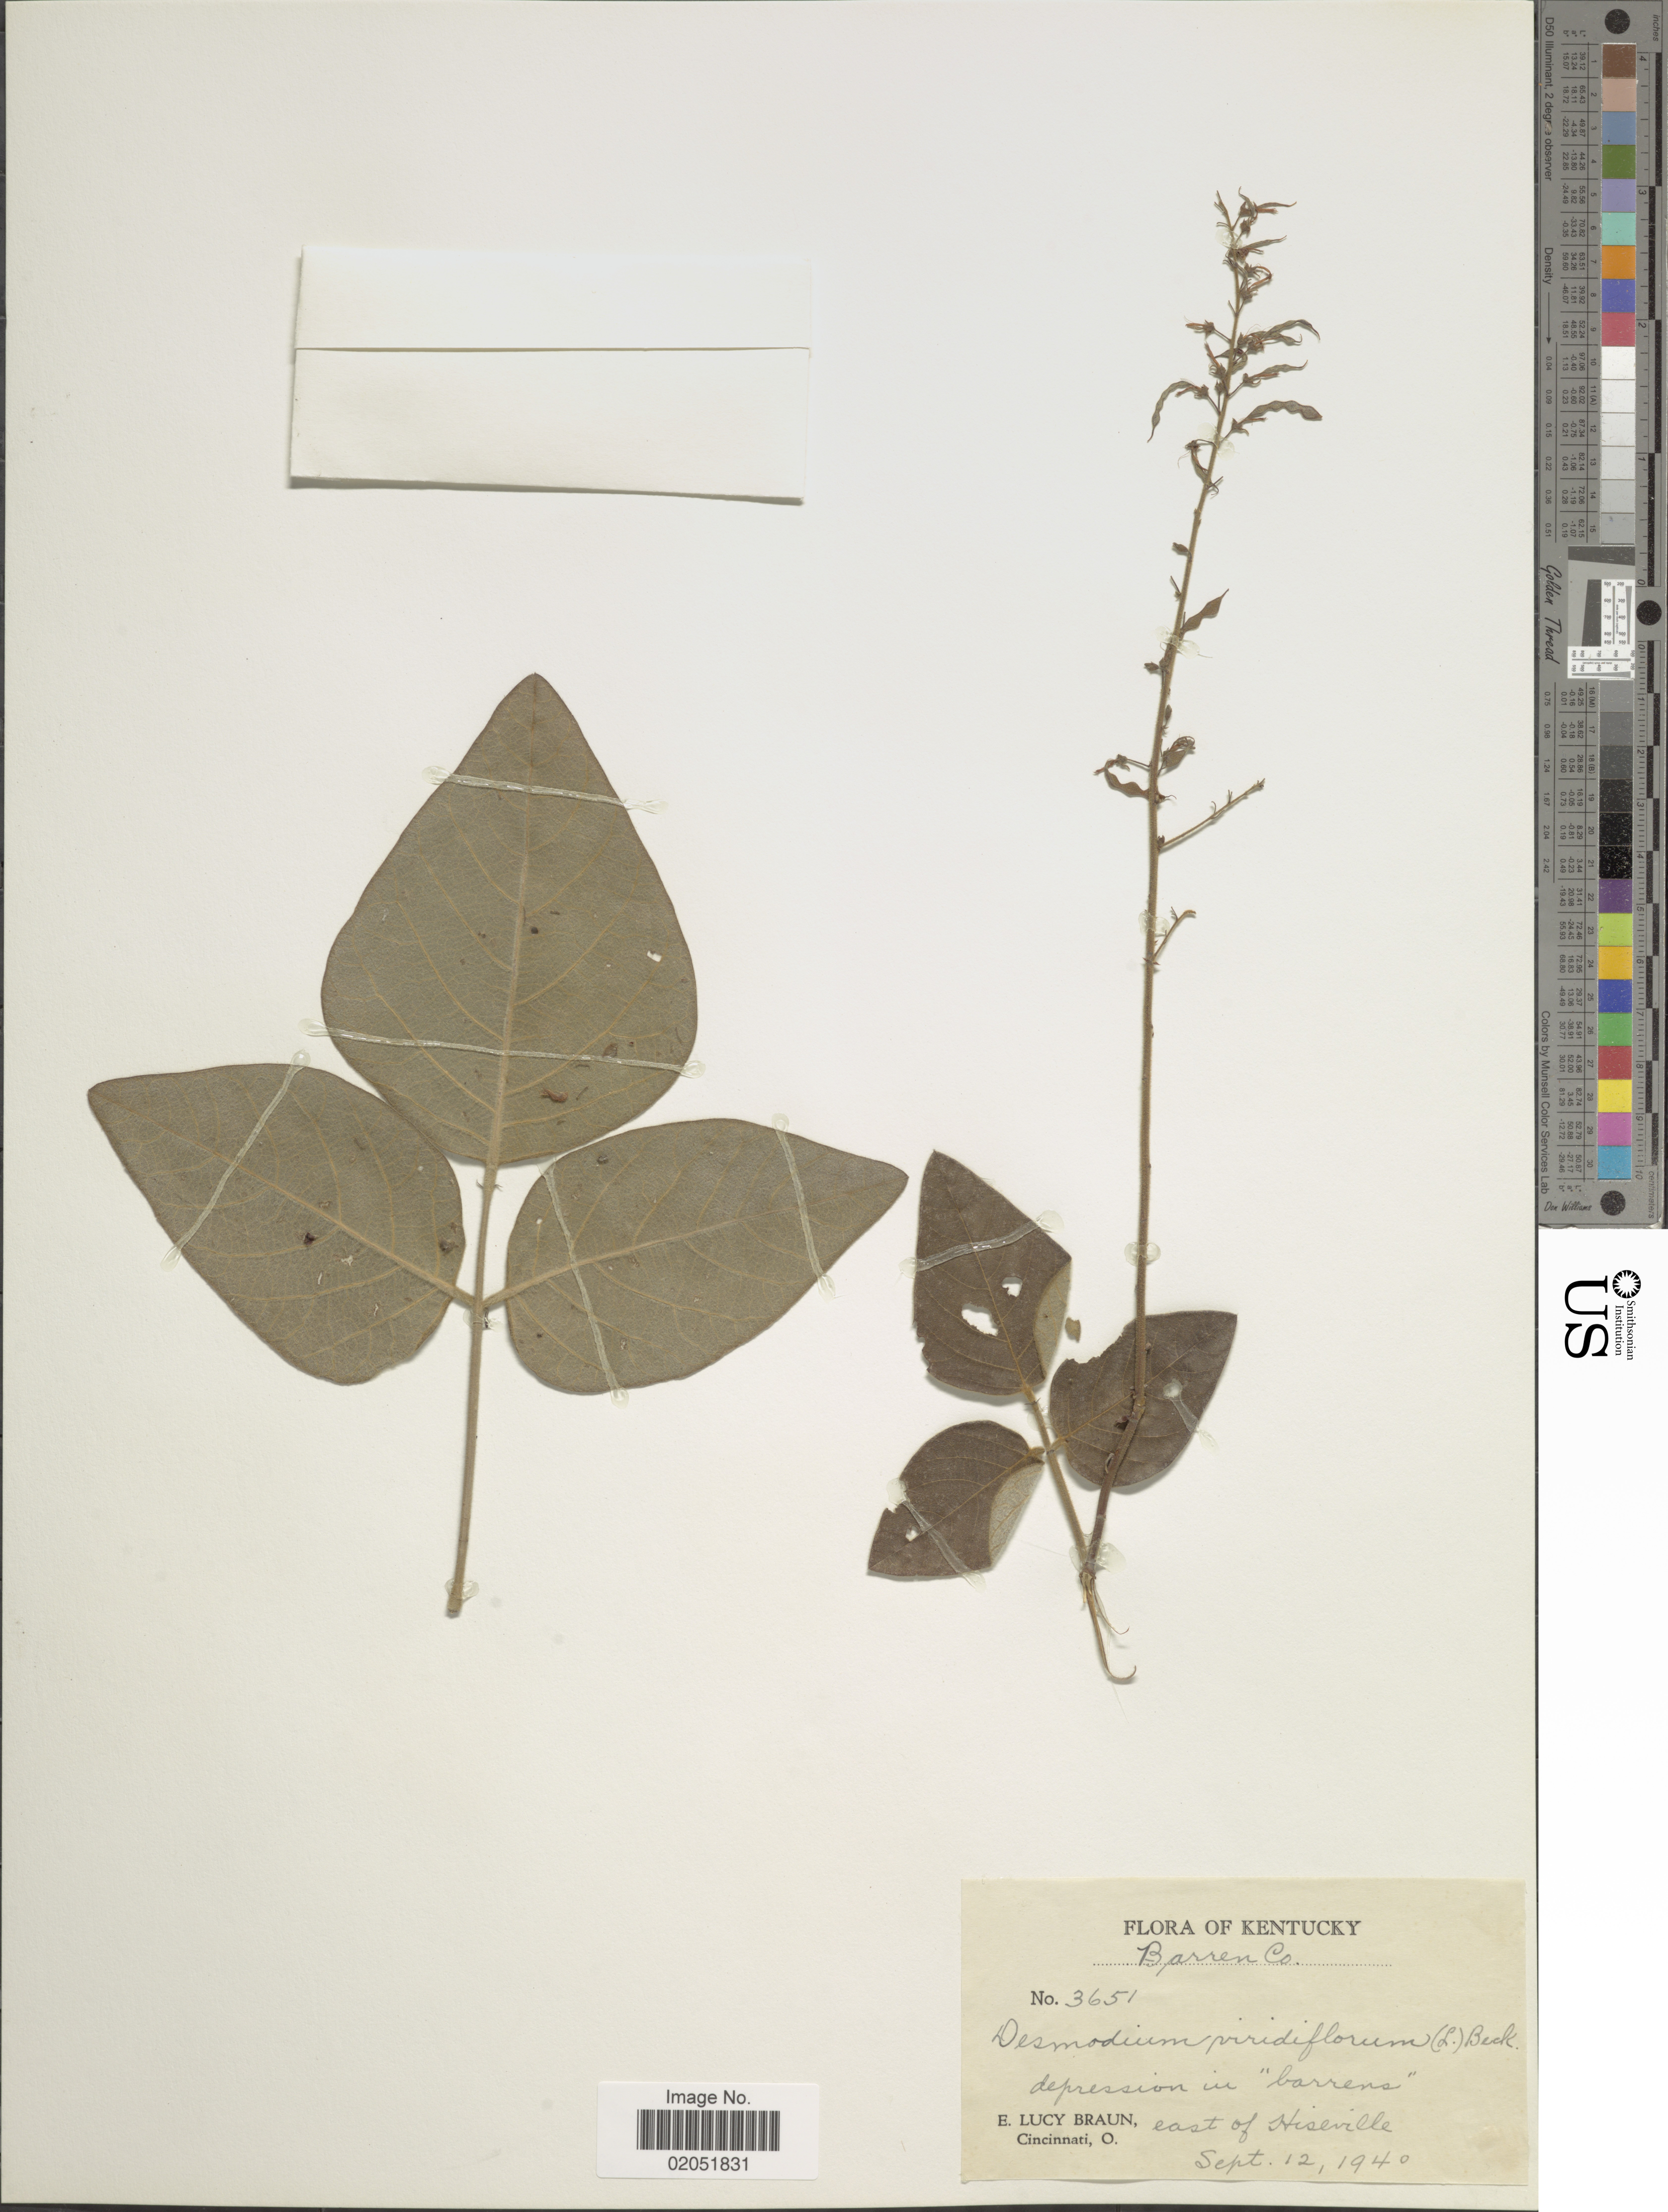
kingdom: Plantae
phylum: Tracheophyta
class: Magnoliopsida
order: Fabales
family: Fabaceae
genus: Desmodium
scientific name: Desmodium viridiflorum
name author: (L.) DC.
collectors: E. L. Braun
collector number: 3651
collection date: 1940-09-12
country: United States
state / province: Kentucky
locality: Kentucky, East of Hiseville.